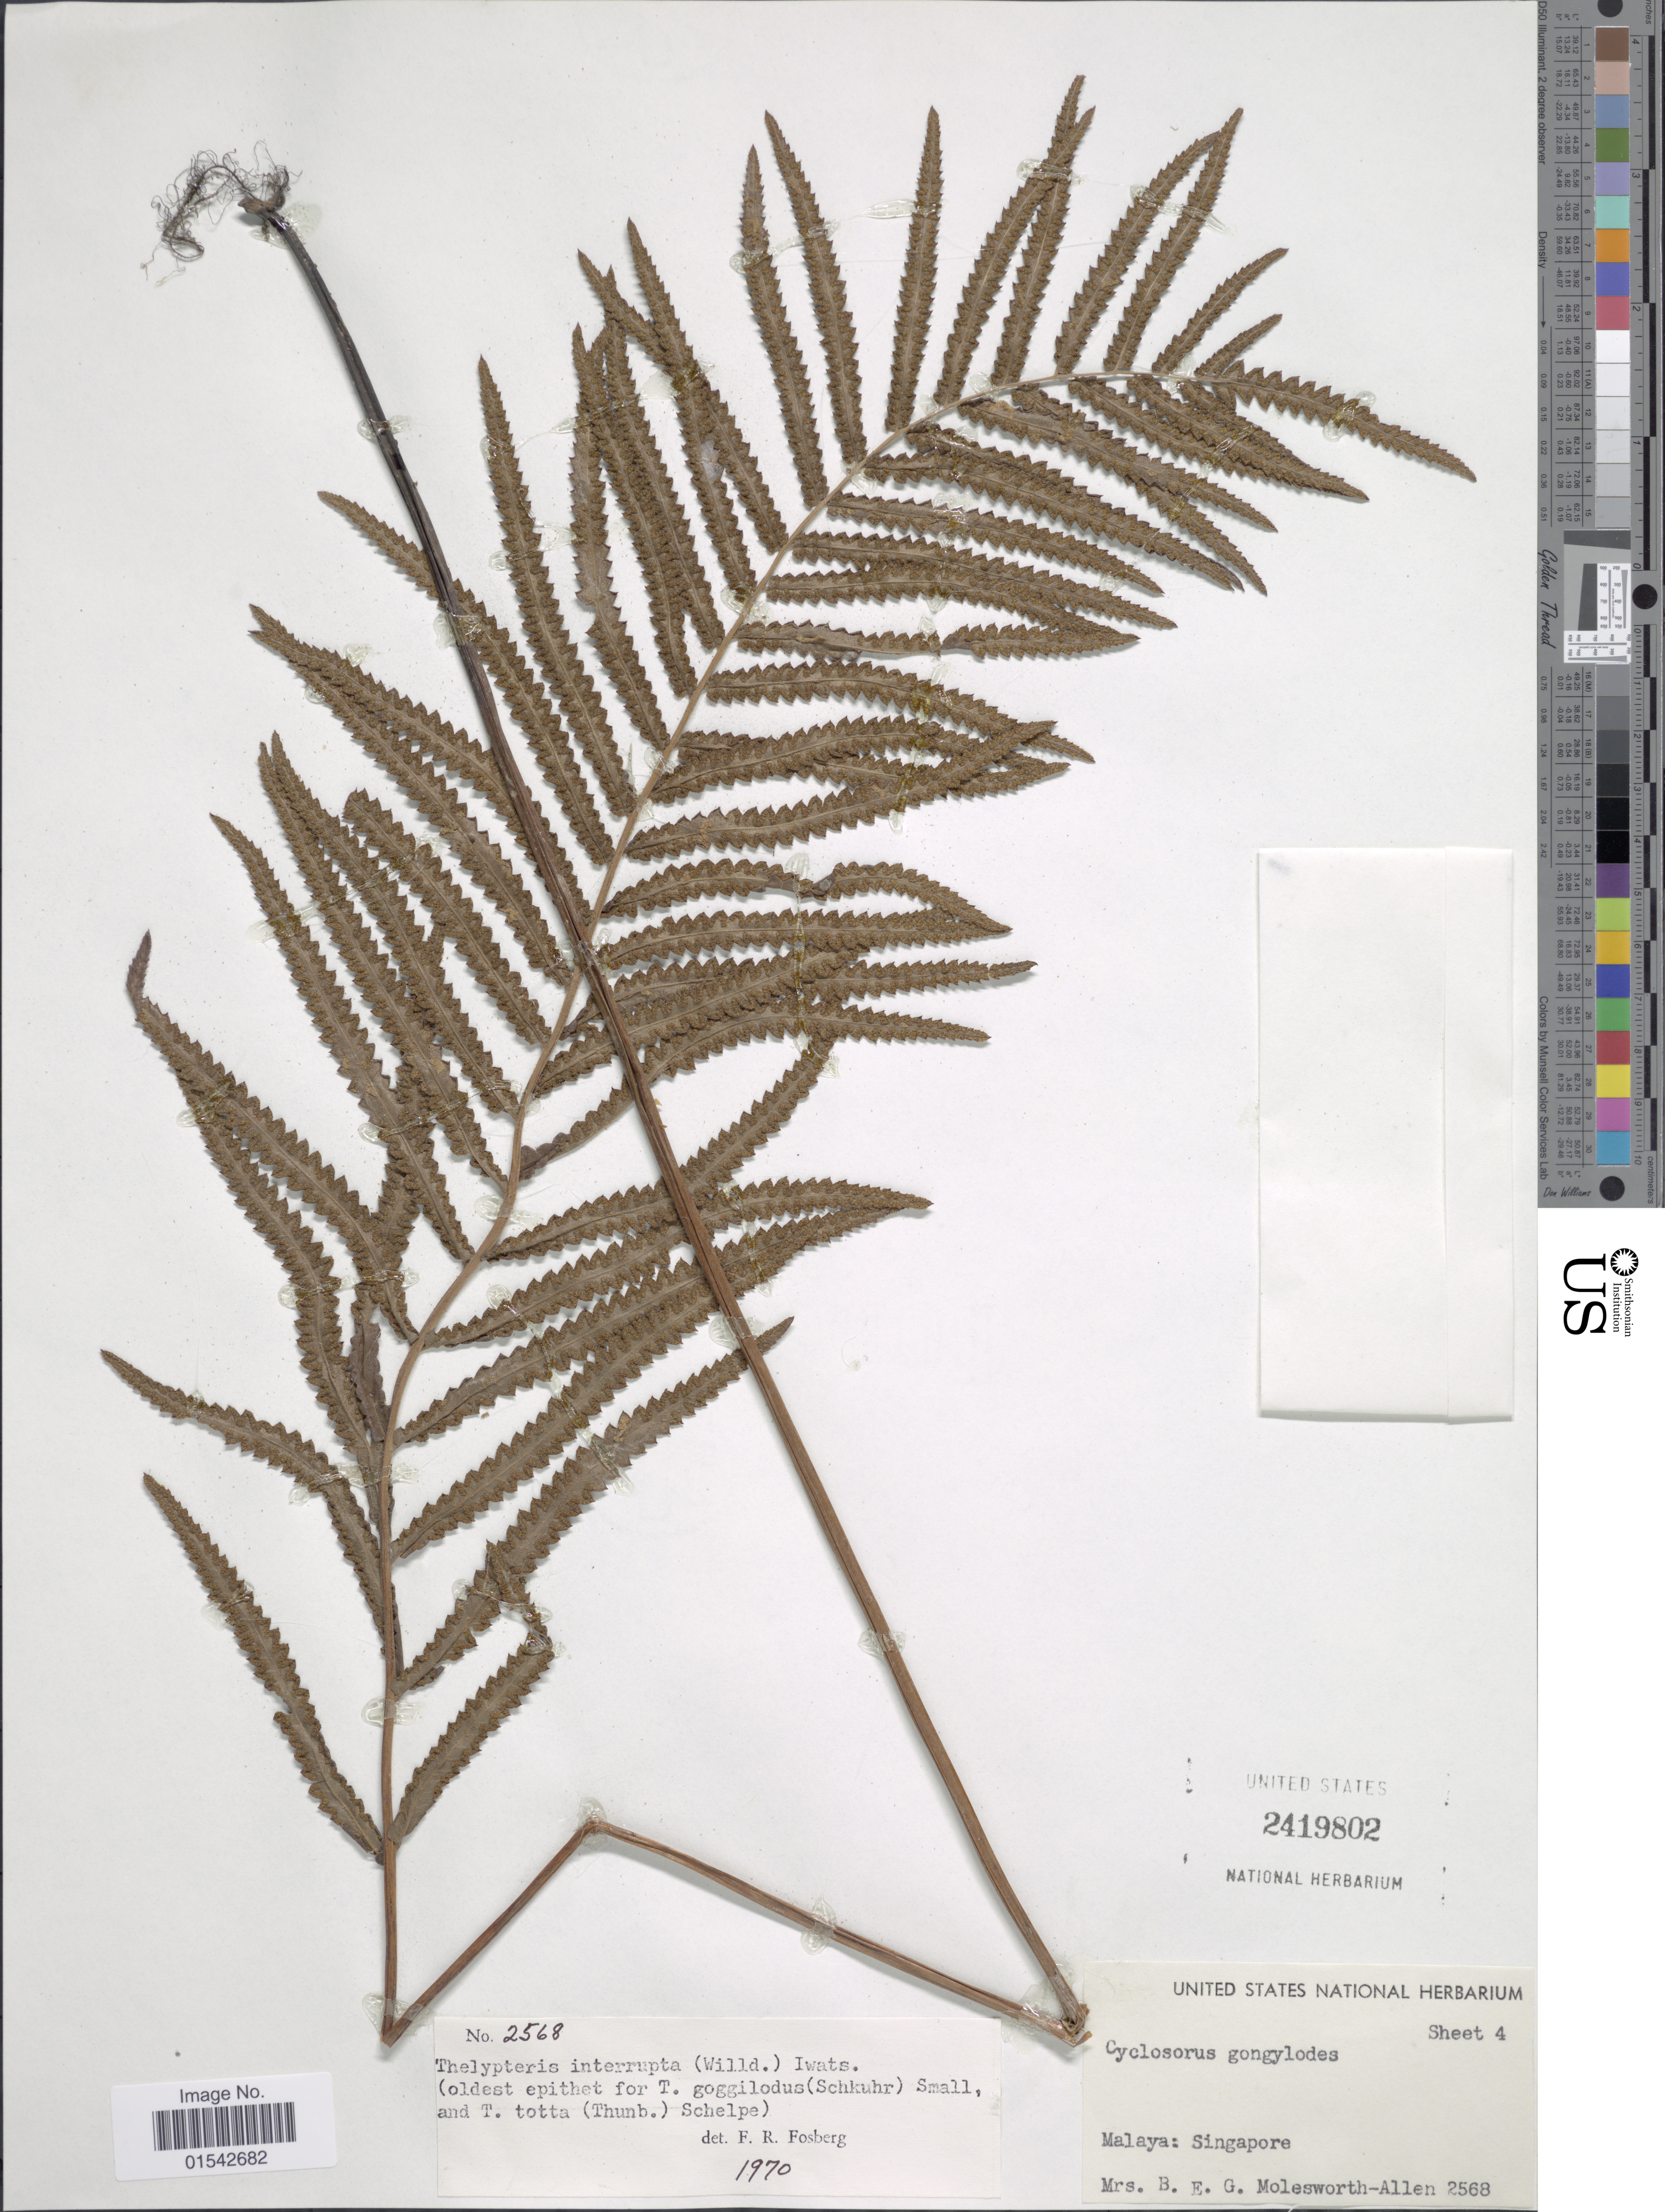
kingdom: Plantae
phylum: Tracheophyta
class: Polypodiopsida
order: Polypodiales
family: Thelypteridaceae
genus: Cyclosorus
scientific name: Cyclosorus interruptus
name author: (Willd.) H. Itô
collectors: Mrs. B. E. G. Molesworth-Allen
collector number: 2568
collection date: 1970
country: Singapore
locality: Malaya: Singapore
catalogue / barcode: US 2419802